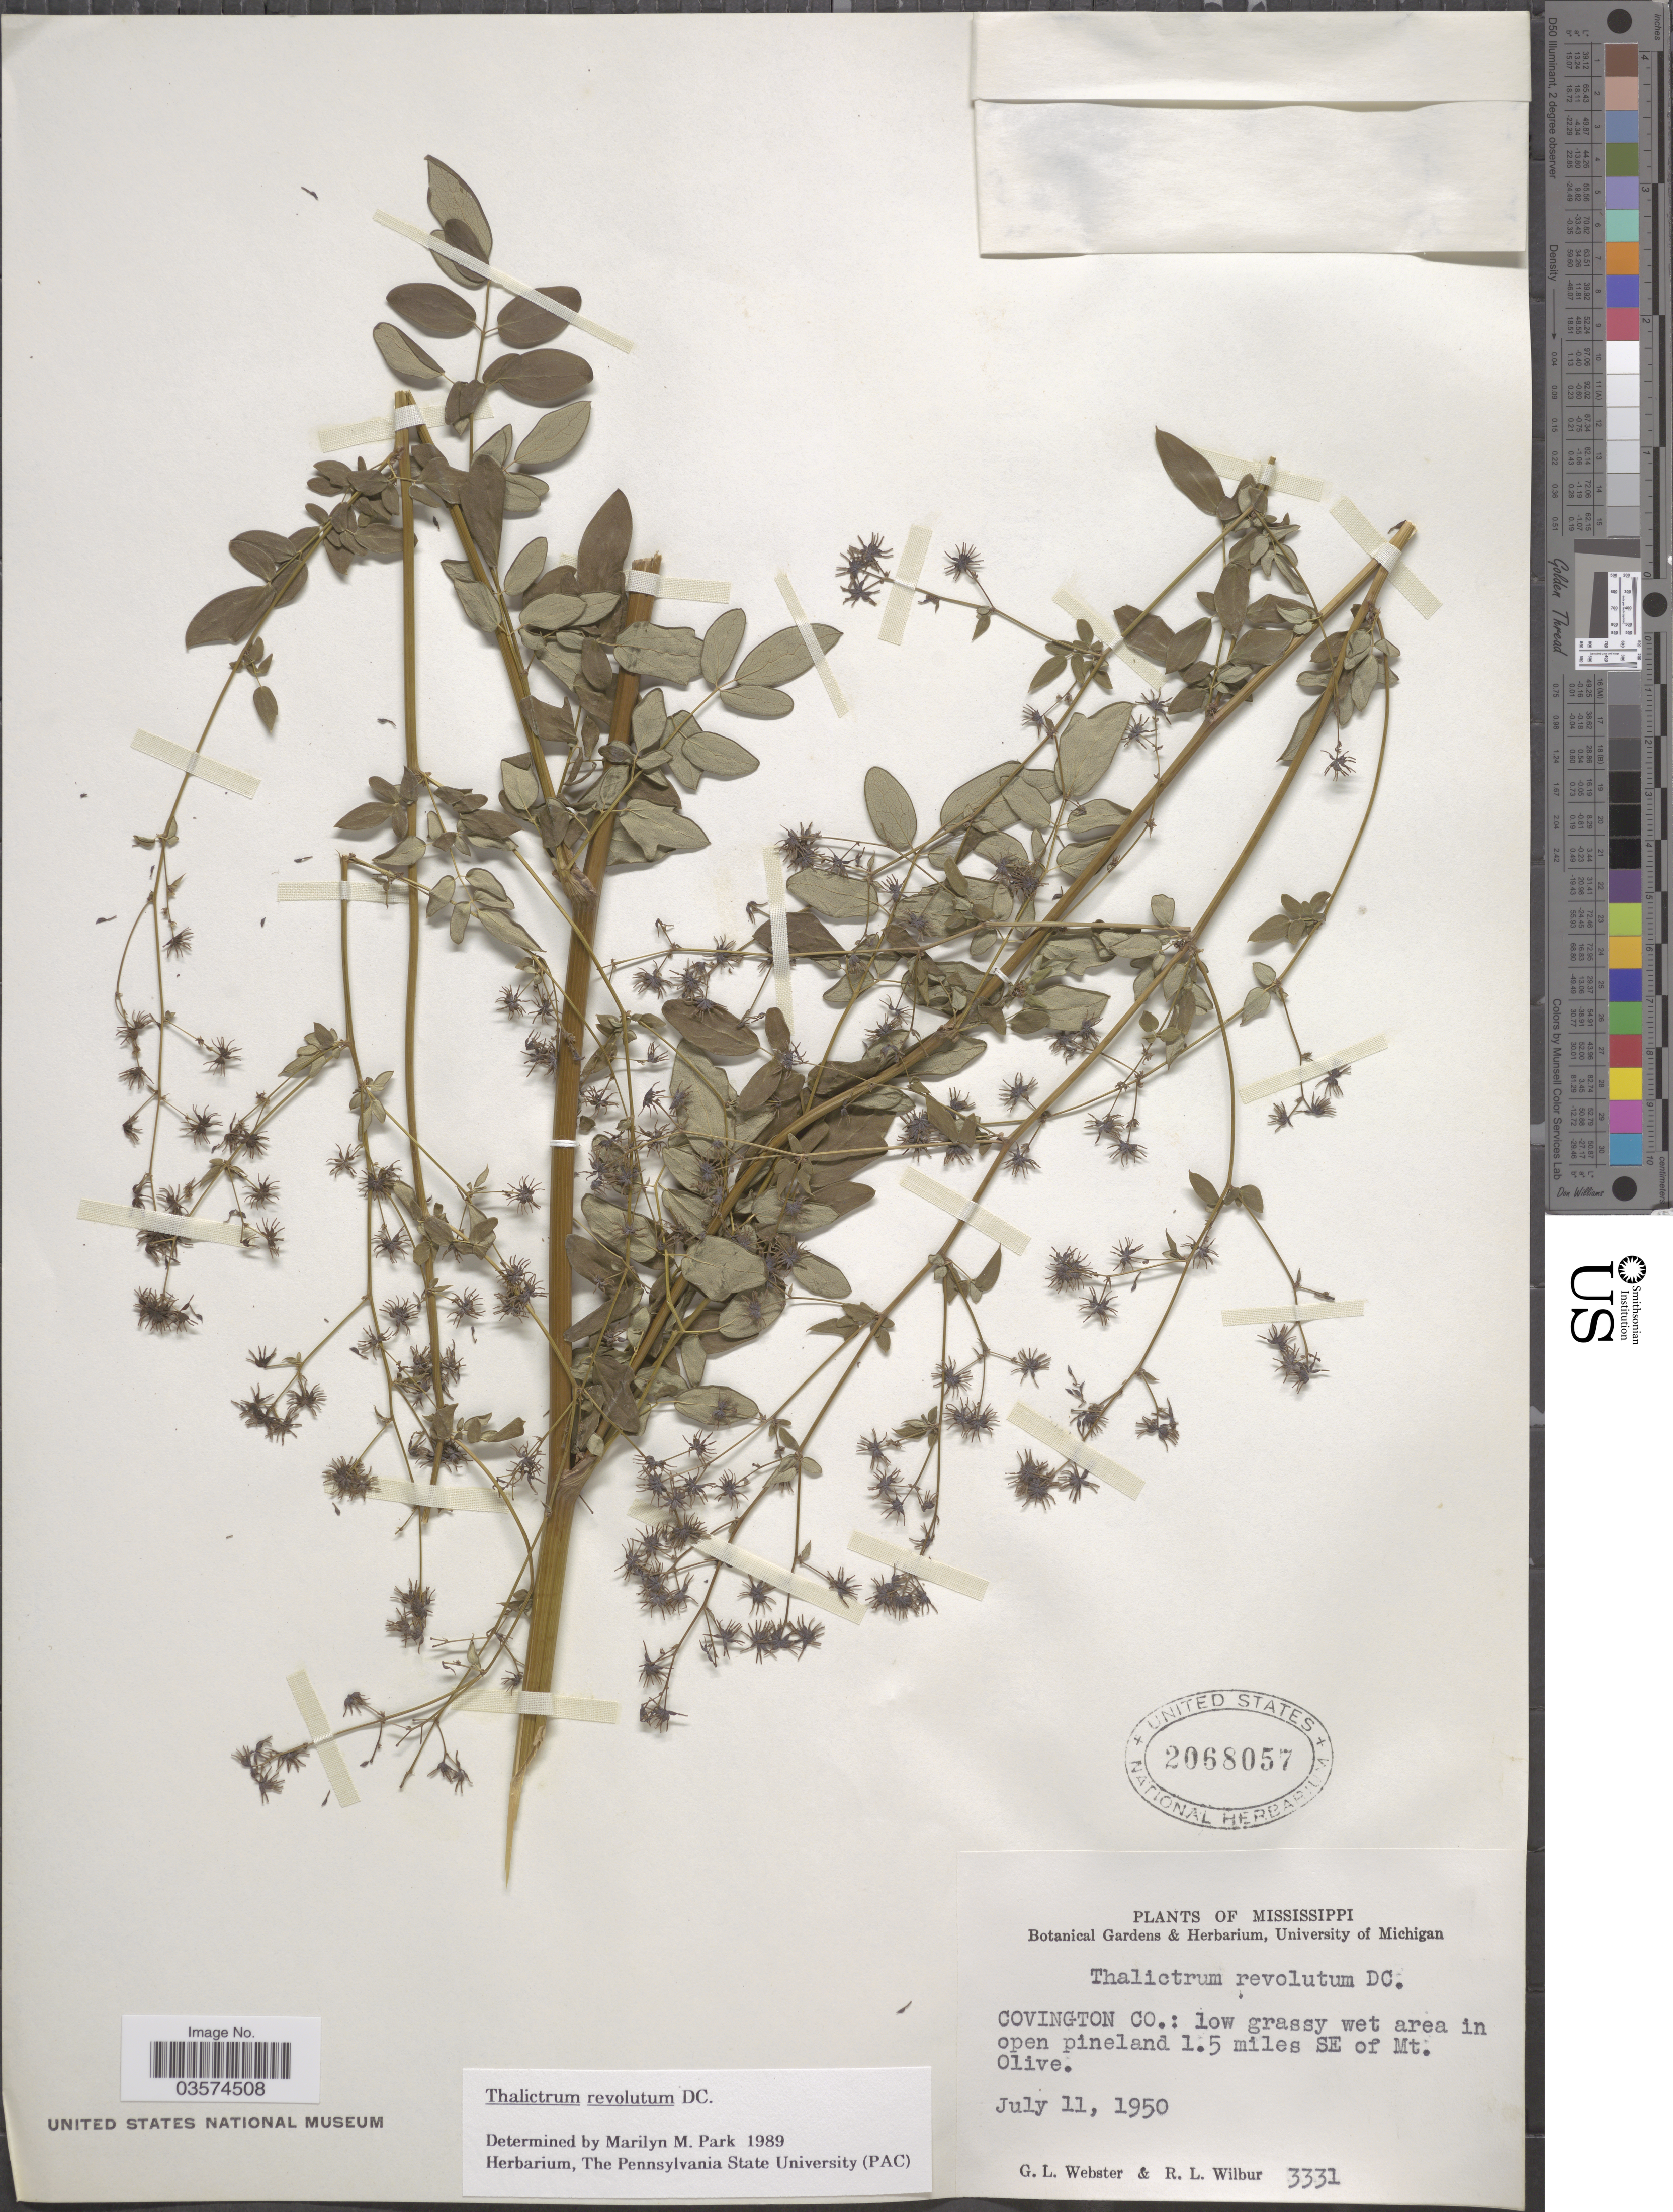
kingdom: Plantae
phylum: Tracheophyta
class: Magnoliopsida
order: Ranunculales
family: Ranunculaceae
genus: Thalictrum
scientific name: Thalictrum amphibolum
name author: Greene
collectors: G. L. Webster & R. L. Wilbur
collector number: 3331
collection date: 1950-07-11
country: United States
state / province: Mississippi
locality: Covington Co.: low grassy wet area in open pineland 1.5 miles SE of Mt. Olive.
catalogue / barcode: US 2068057